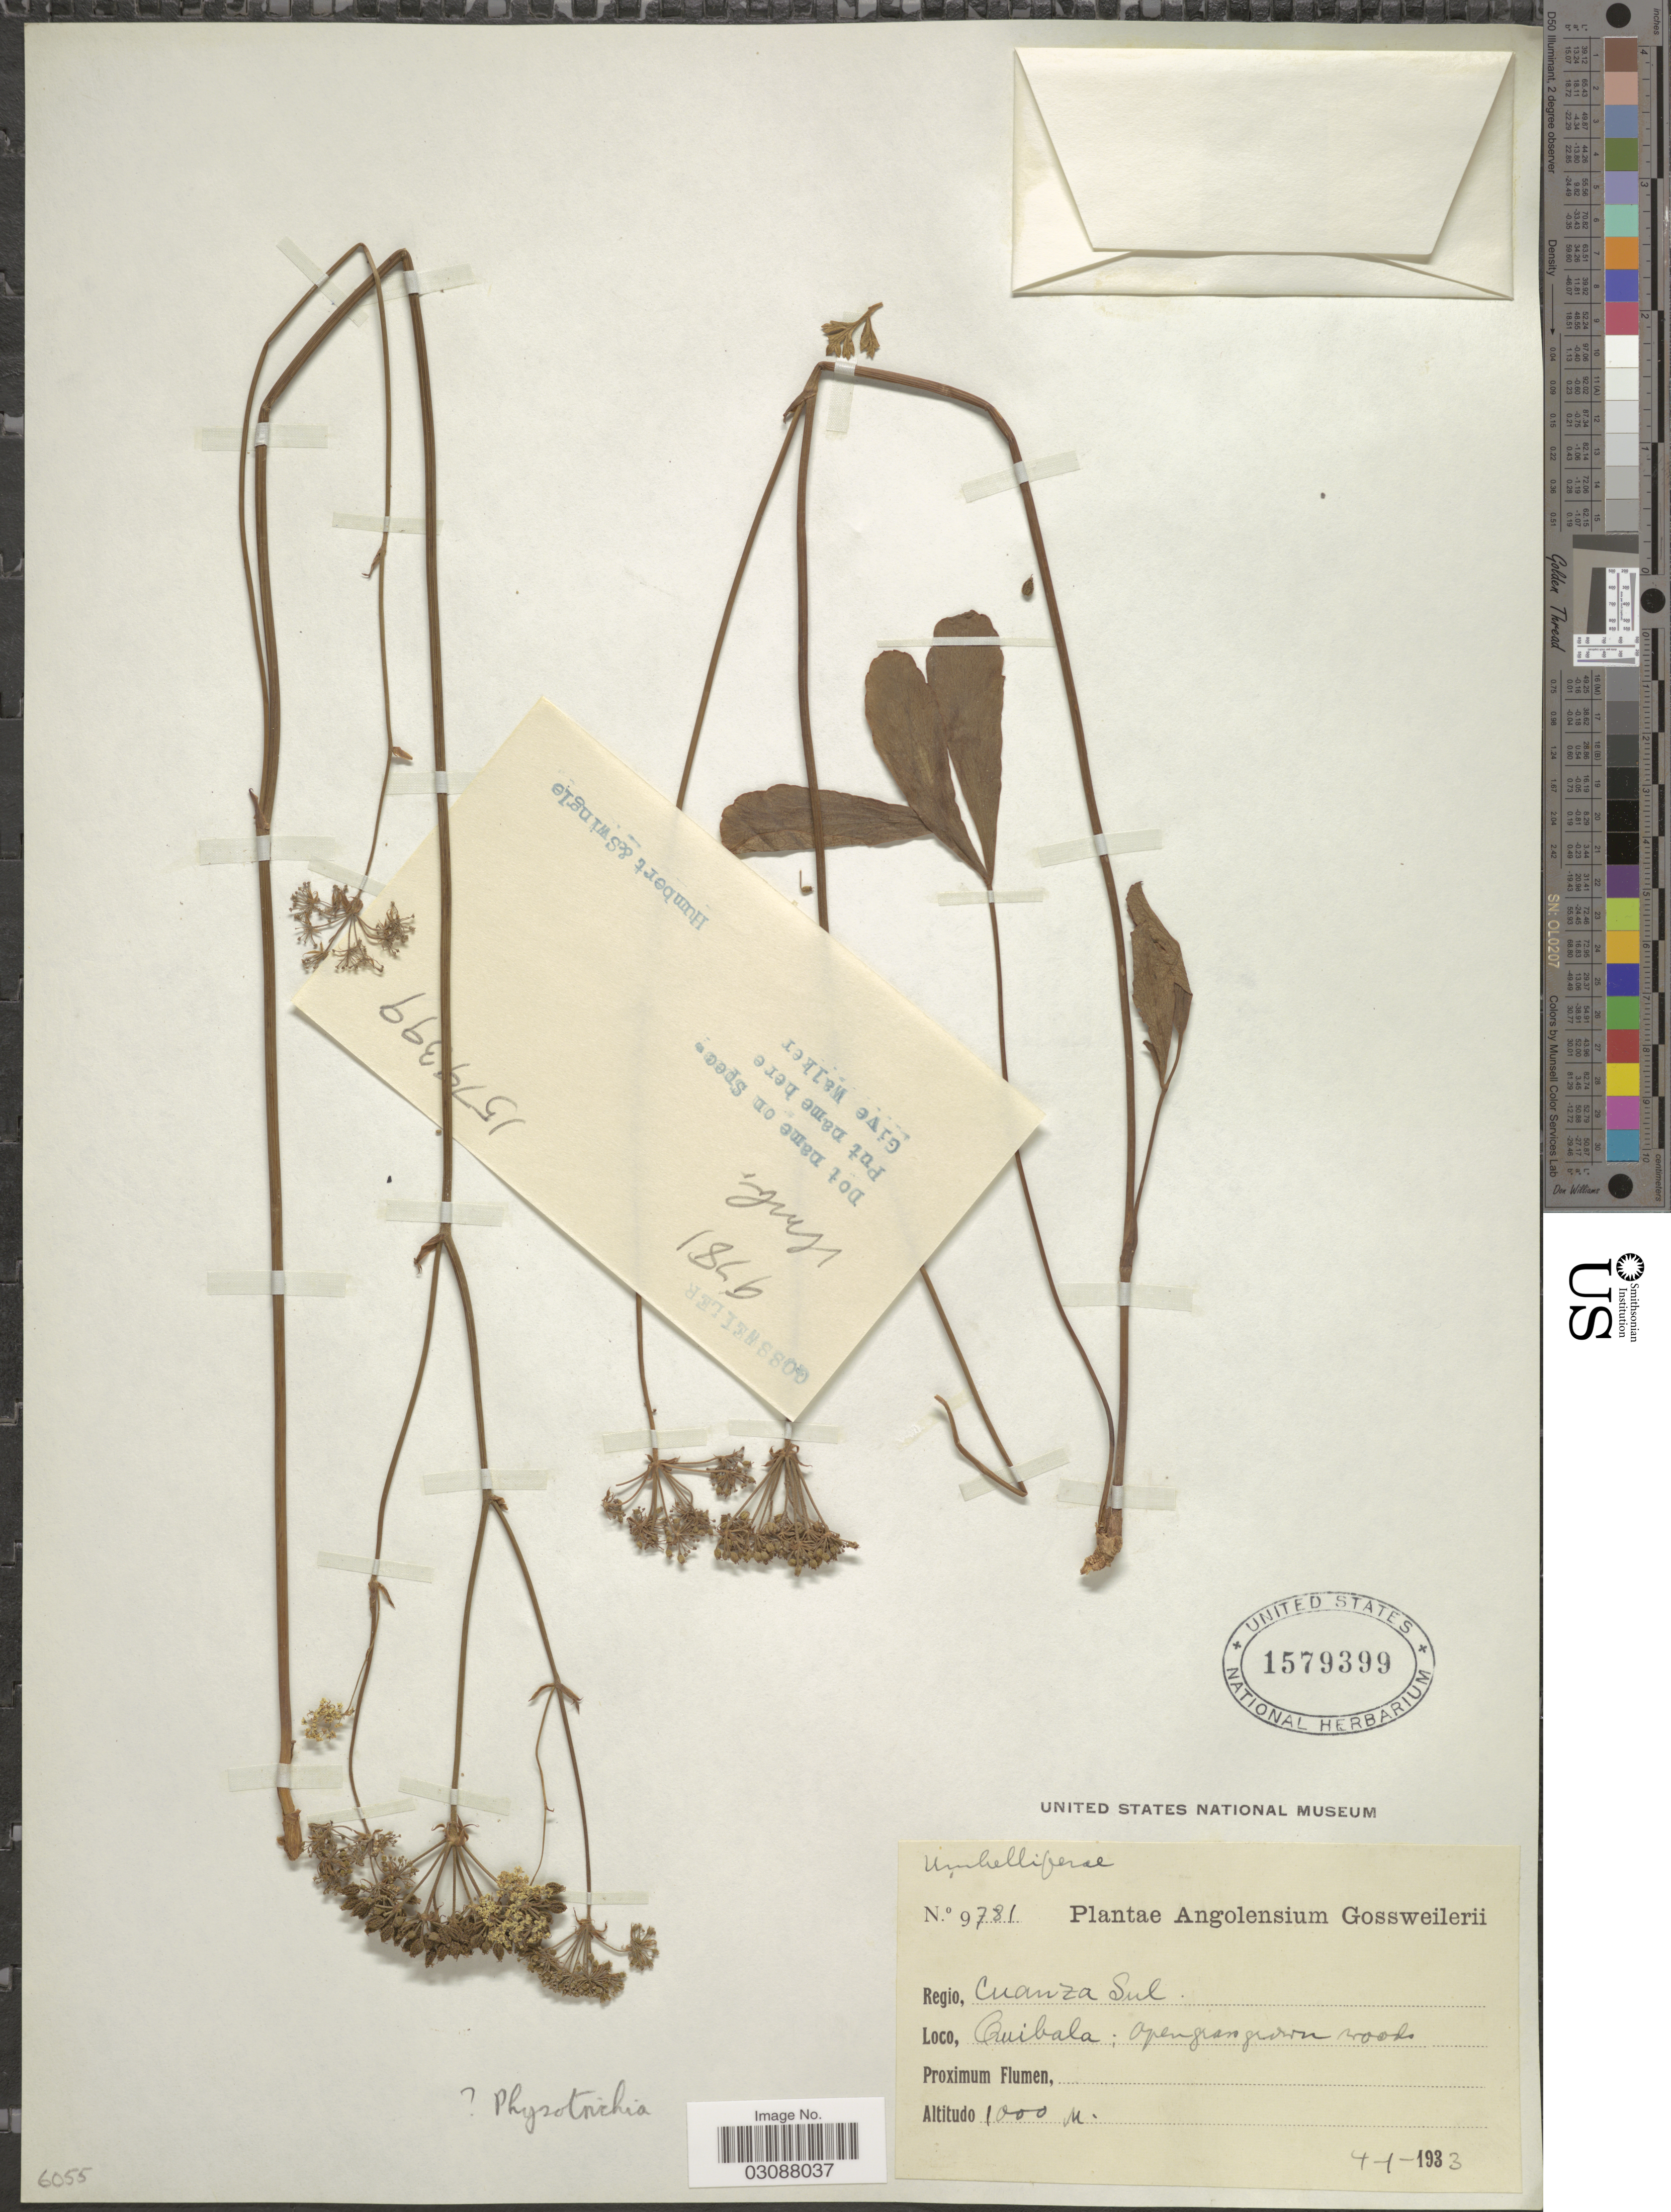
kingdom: Plantae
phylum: Tracheophyta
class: Magnoliopsida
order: Apiales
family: Apiaceae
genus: Physotrichia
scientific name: Physotrichia sp.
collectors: -. Gossweiler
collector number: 9781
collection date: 1933-01-04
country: Angola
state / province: Cuanza Sul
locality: Regio, Cuanza Sul. Quibaba.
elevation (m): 1000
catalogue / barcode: US 1579399